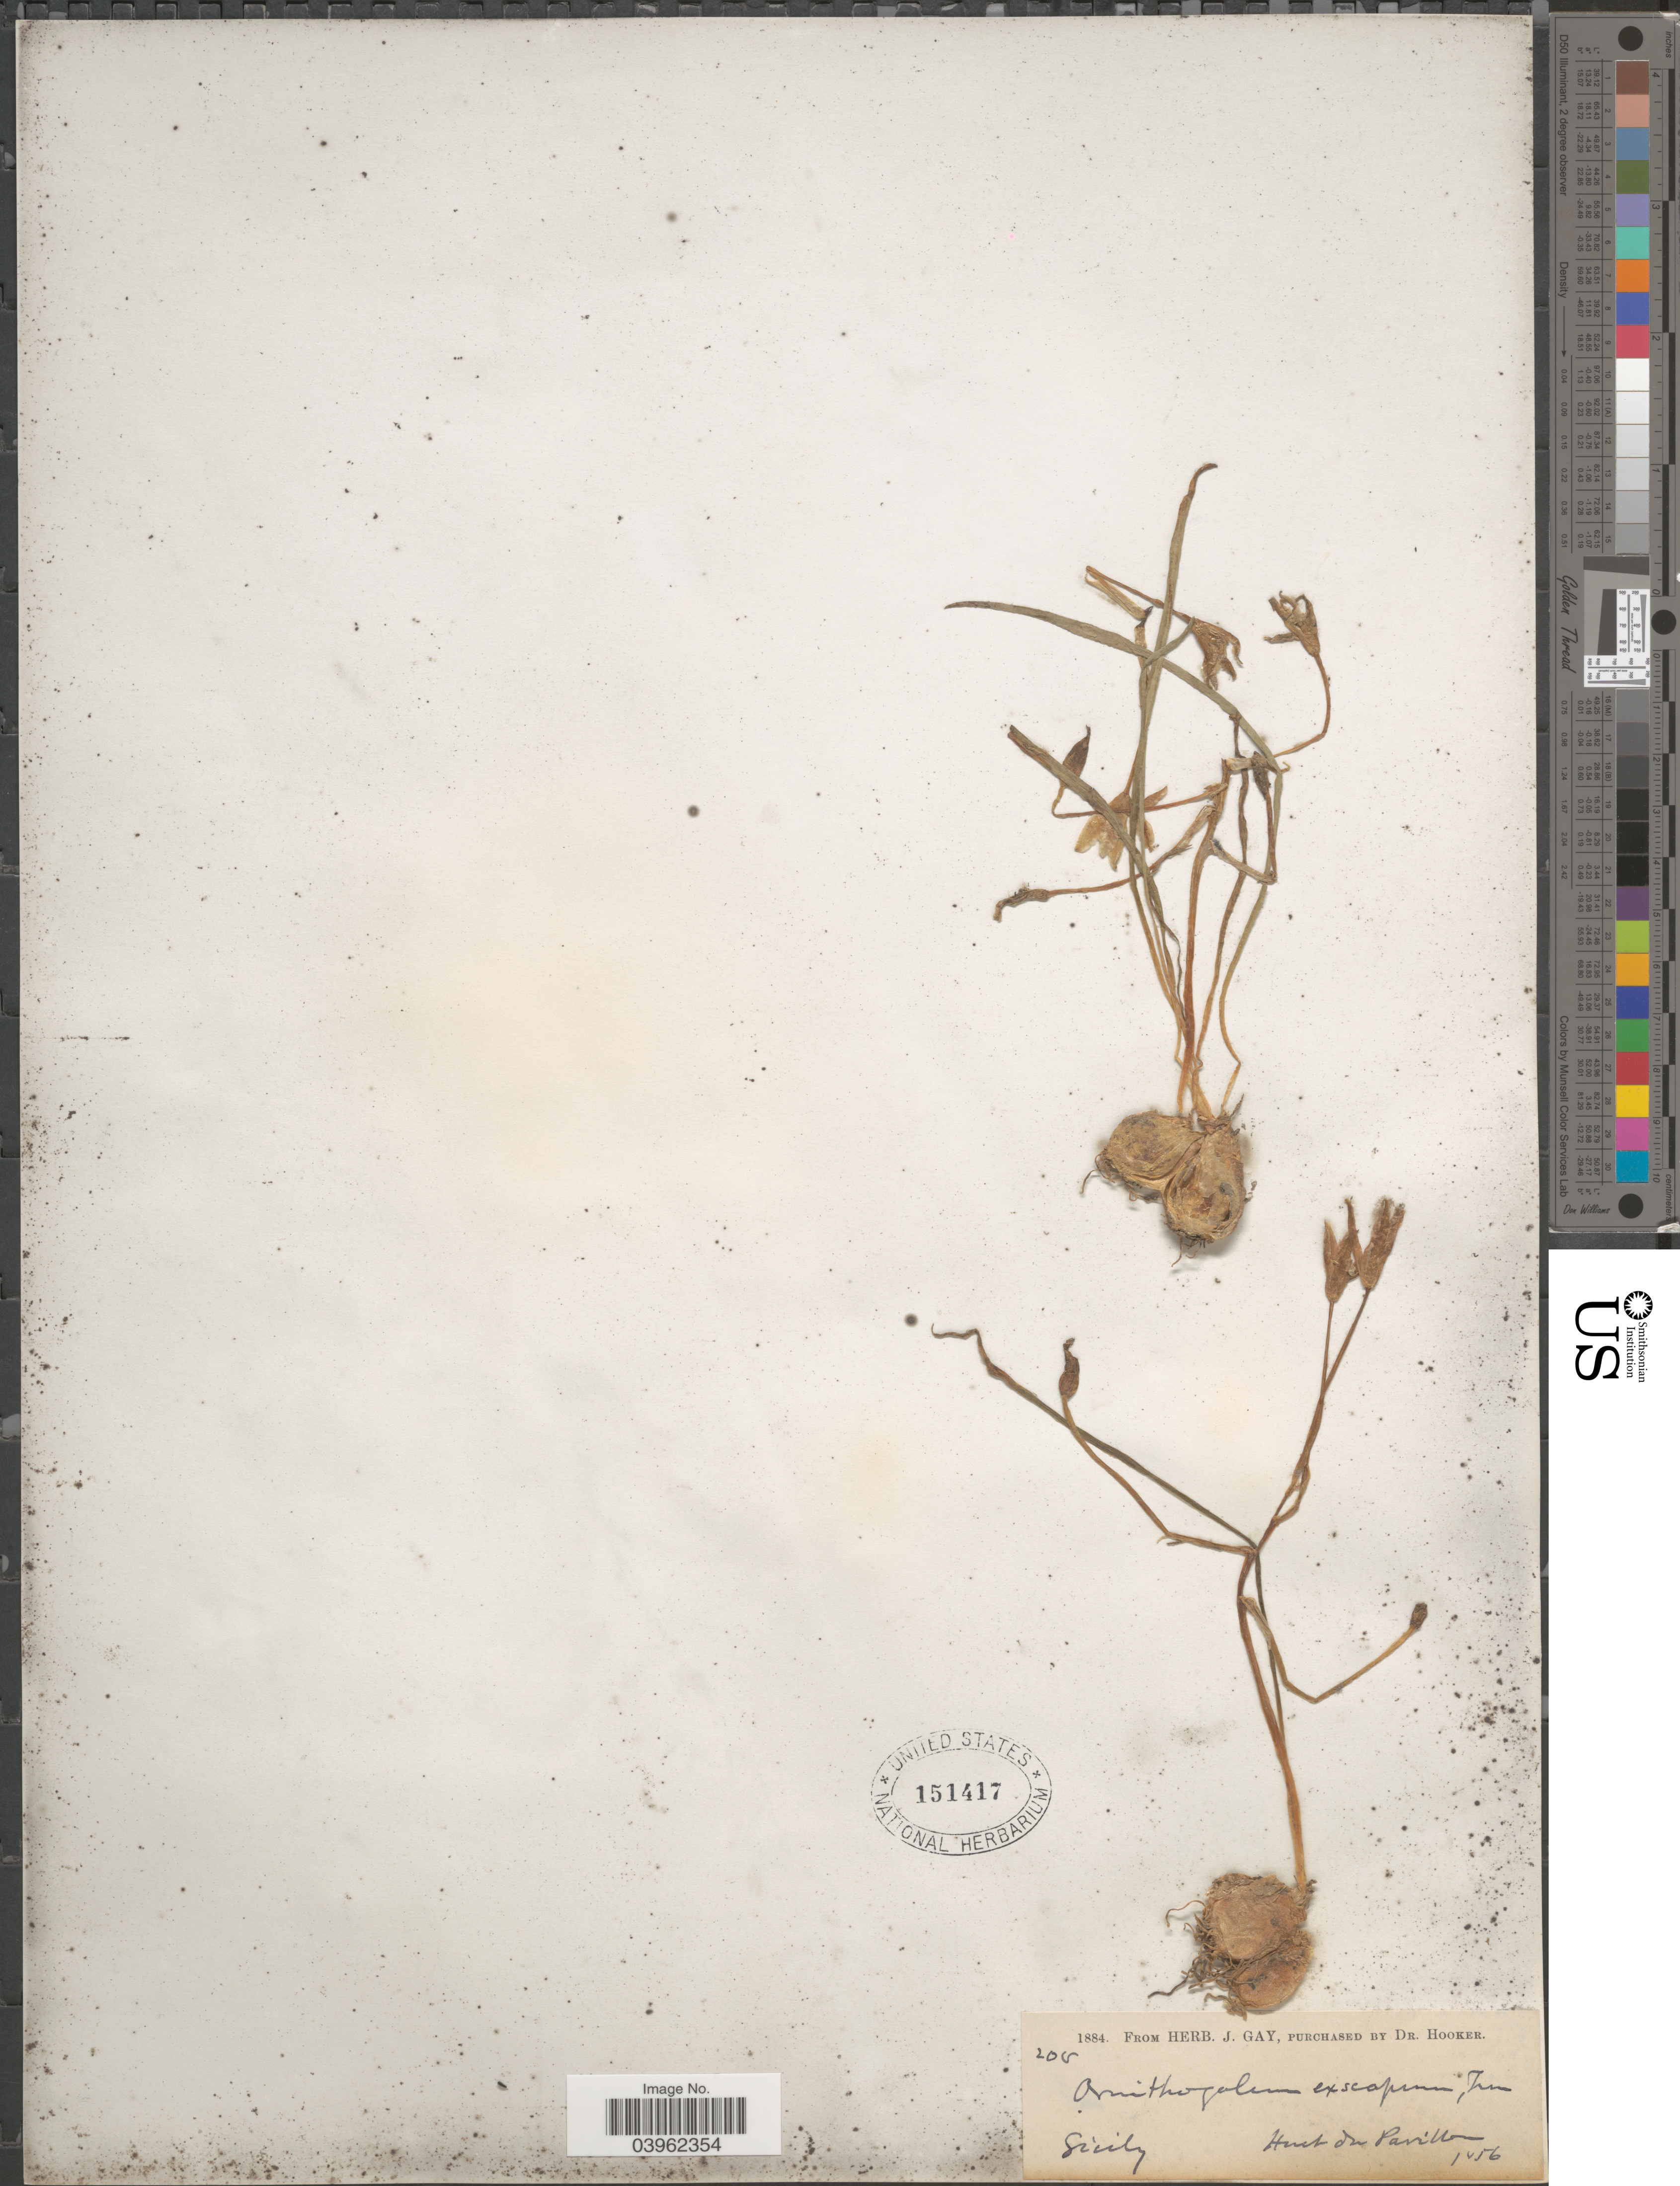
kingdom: Plantae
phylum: Tracheophyta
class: Liliopsida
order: Asparagales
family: Asparagaceae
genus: Ornithogalum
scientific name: Ornithogalum exscapum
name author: Ten.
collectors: Huet du Pavillon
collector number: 205*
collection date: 1856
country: Italy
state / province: Siciliana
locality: Sicily.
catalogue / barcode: US 151417